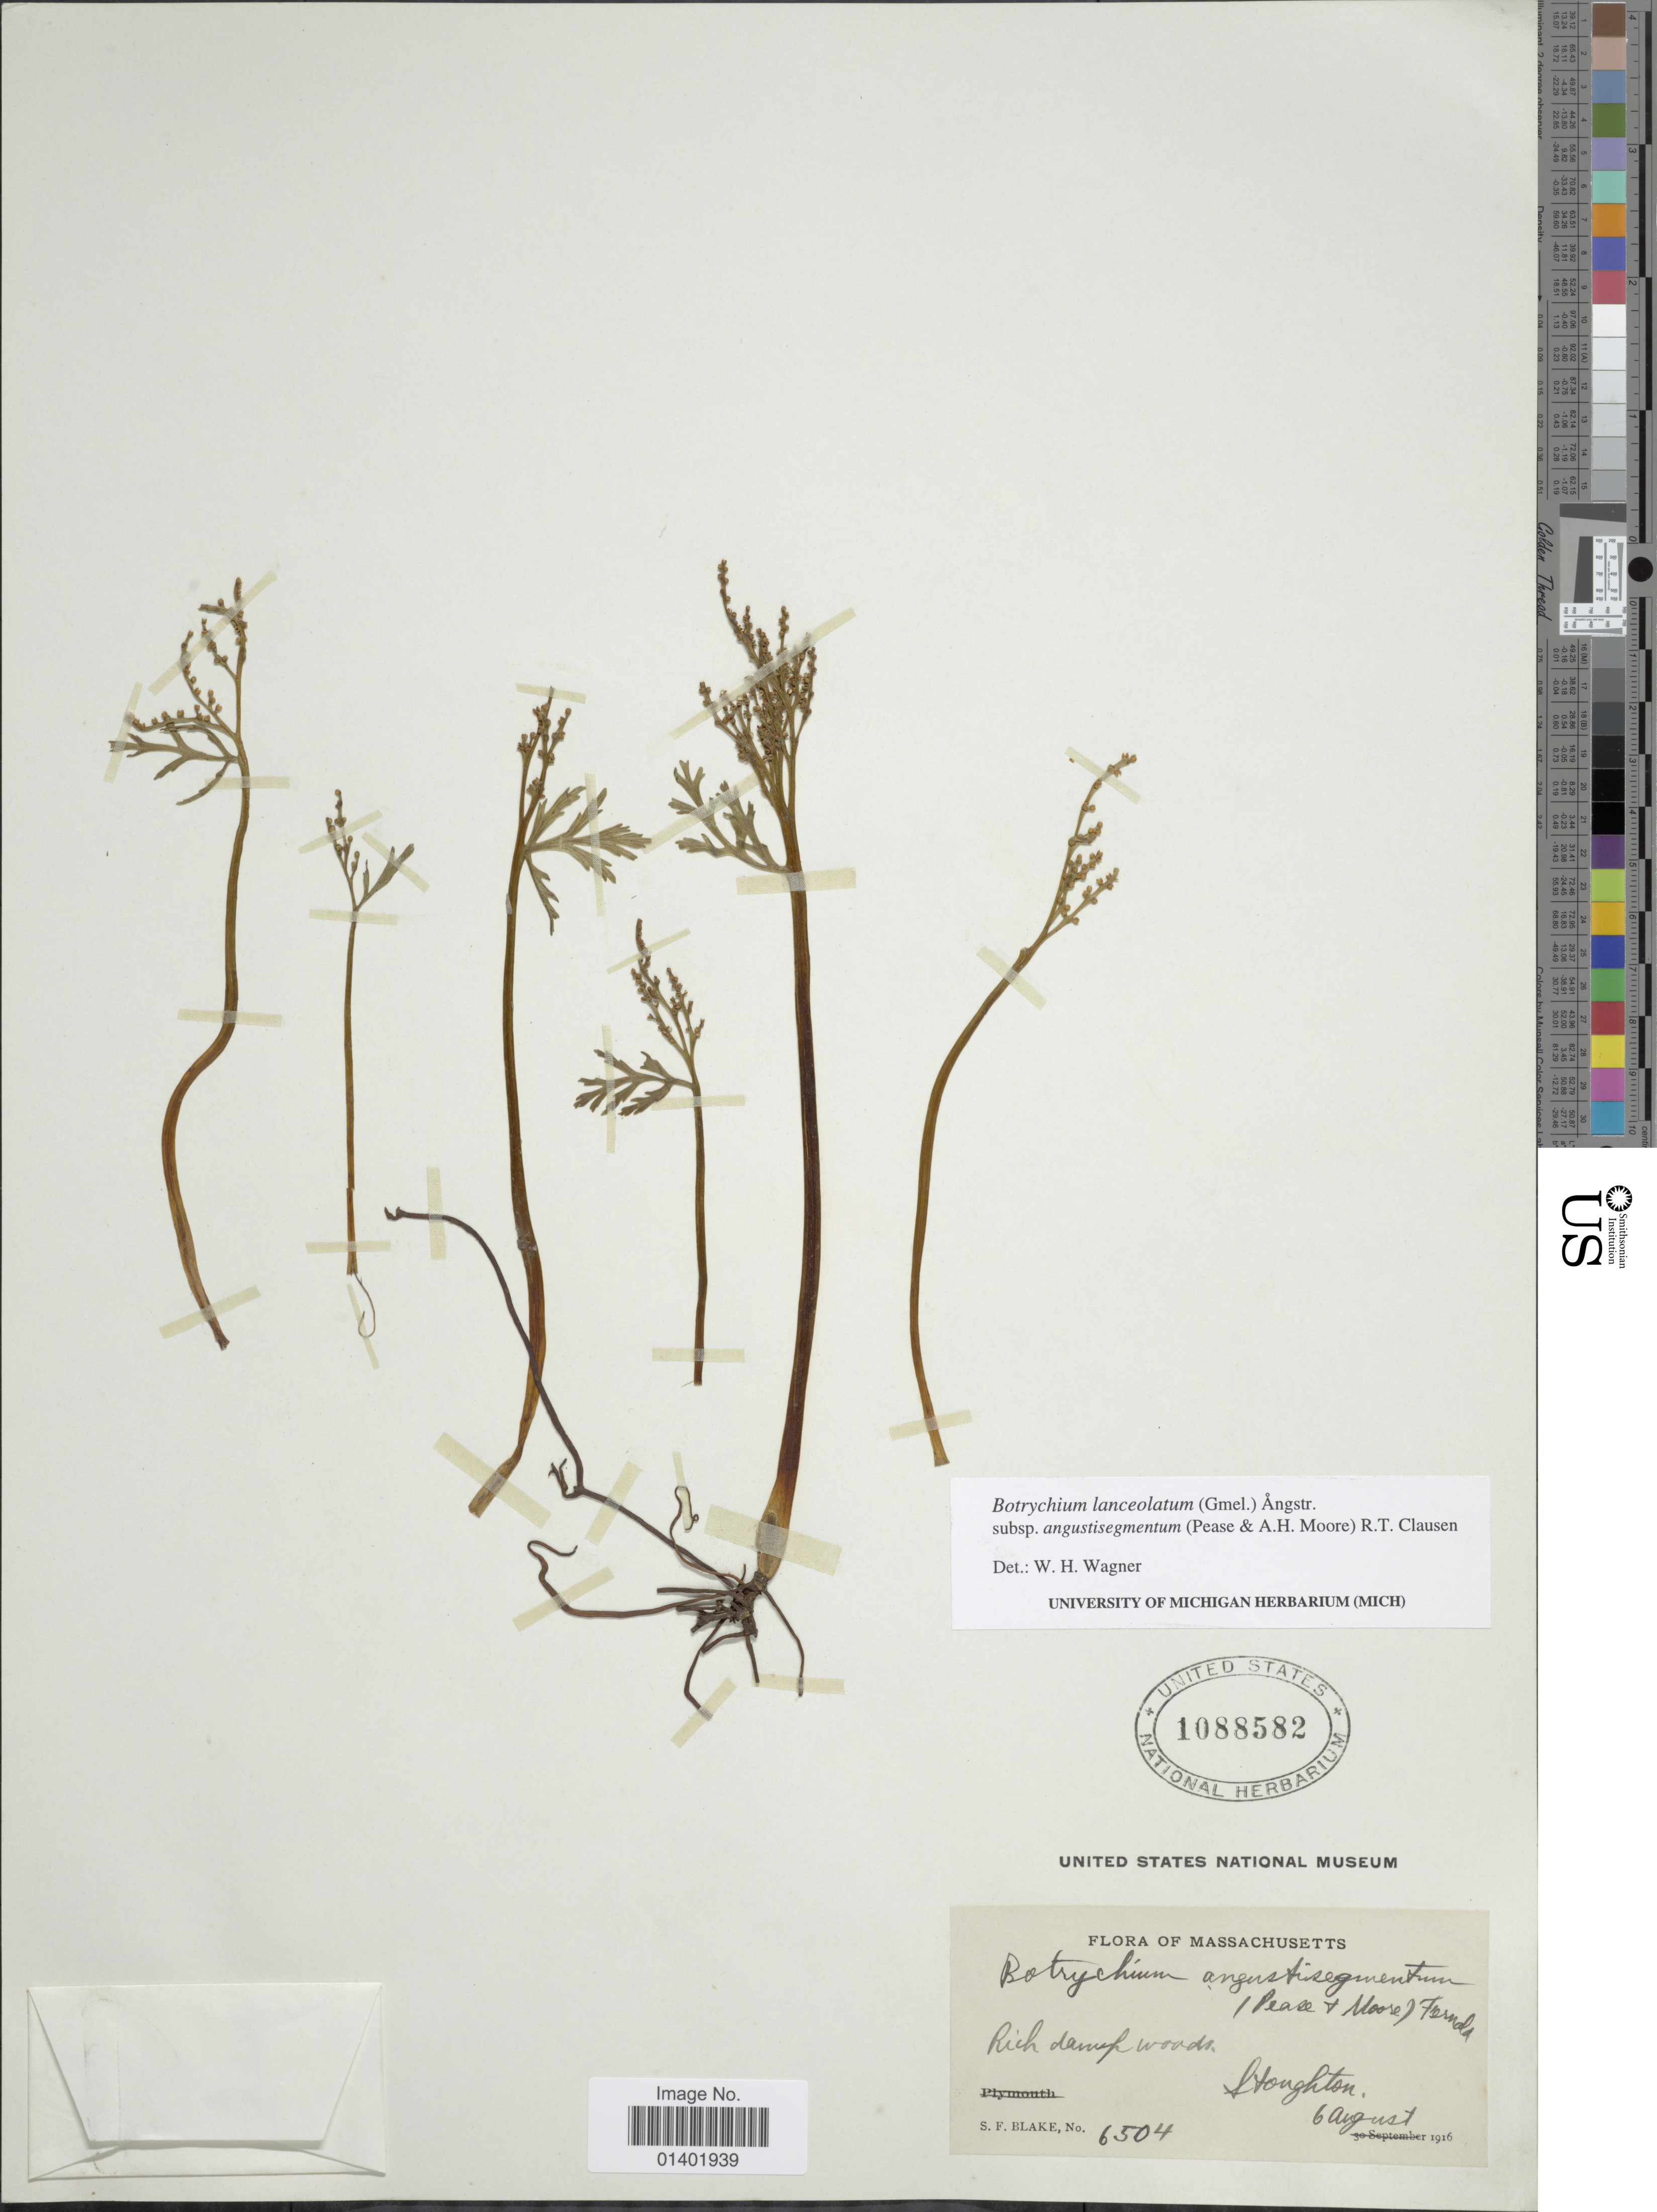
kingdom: Plantae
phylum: Tracheophyta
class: Polypodiopsida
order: Ophioglossales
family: Ophioglossaceae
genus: Botrychium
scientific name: Botrychium lanceolatum subsp. angustisegmentum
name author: (Pease & A.H. Moore) R.T. Clausen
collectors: S. Blake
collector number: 6504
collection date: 1916-08-06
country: United States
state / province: Massachusetts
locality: Stoughton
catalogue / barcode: US 1088582